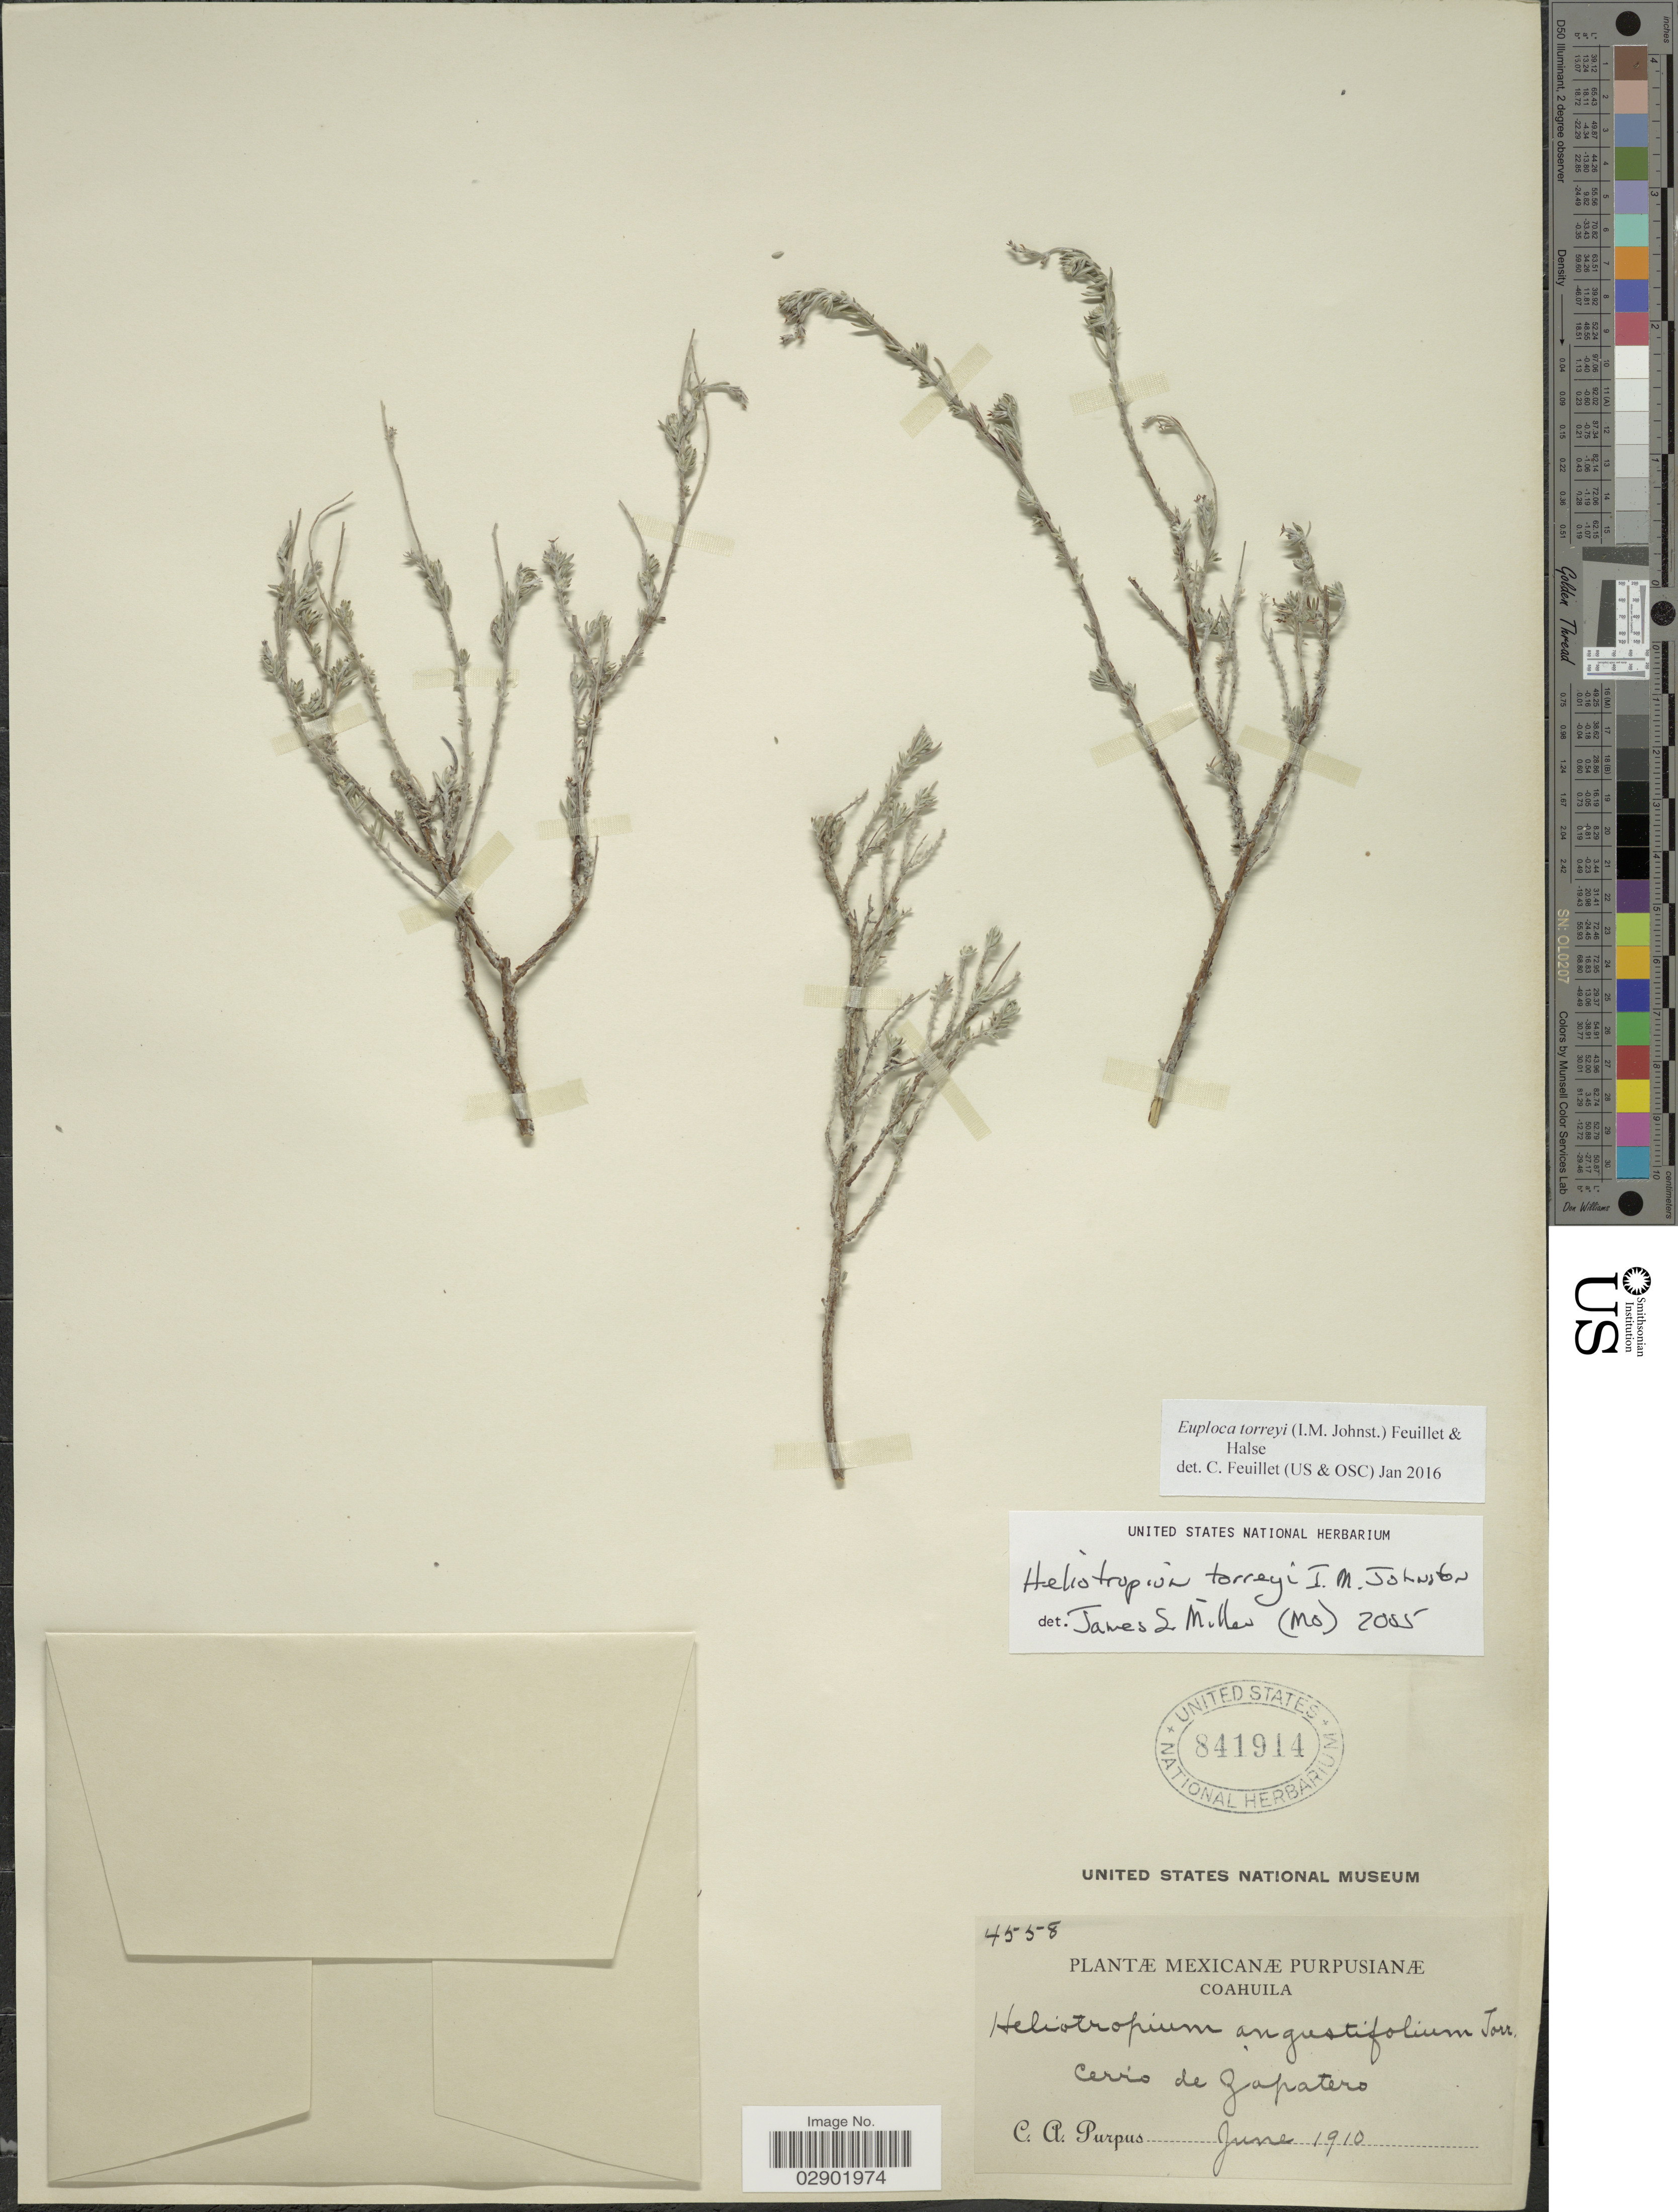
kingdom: Plantae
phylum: Tracheophyta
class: Magnoliopsida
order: Boraginales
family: Heliotropiaceae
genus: Euploca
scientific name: Euploca torreyi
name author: (I.M. Johnst.) Feuillet & Halse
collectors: C. A. Purpus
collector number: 4558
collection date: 1910-06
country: Mexico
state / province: Coahuila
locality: Cerro de Zapatero.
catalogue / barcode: US 841914